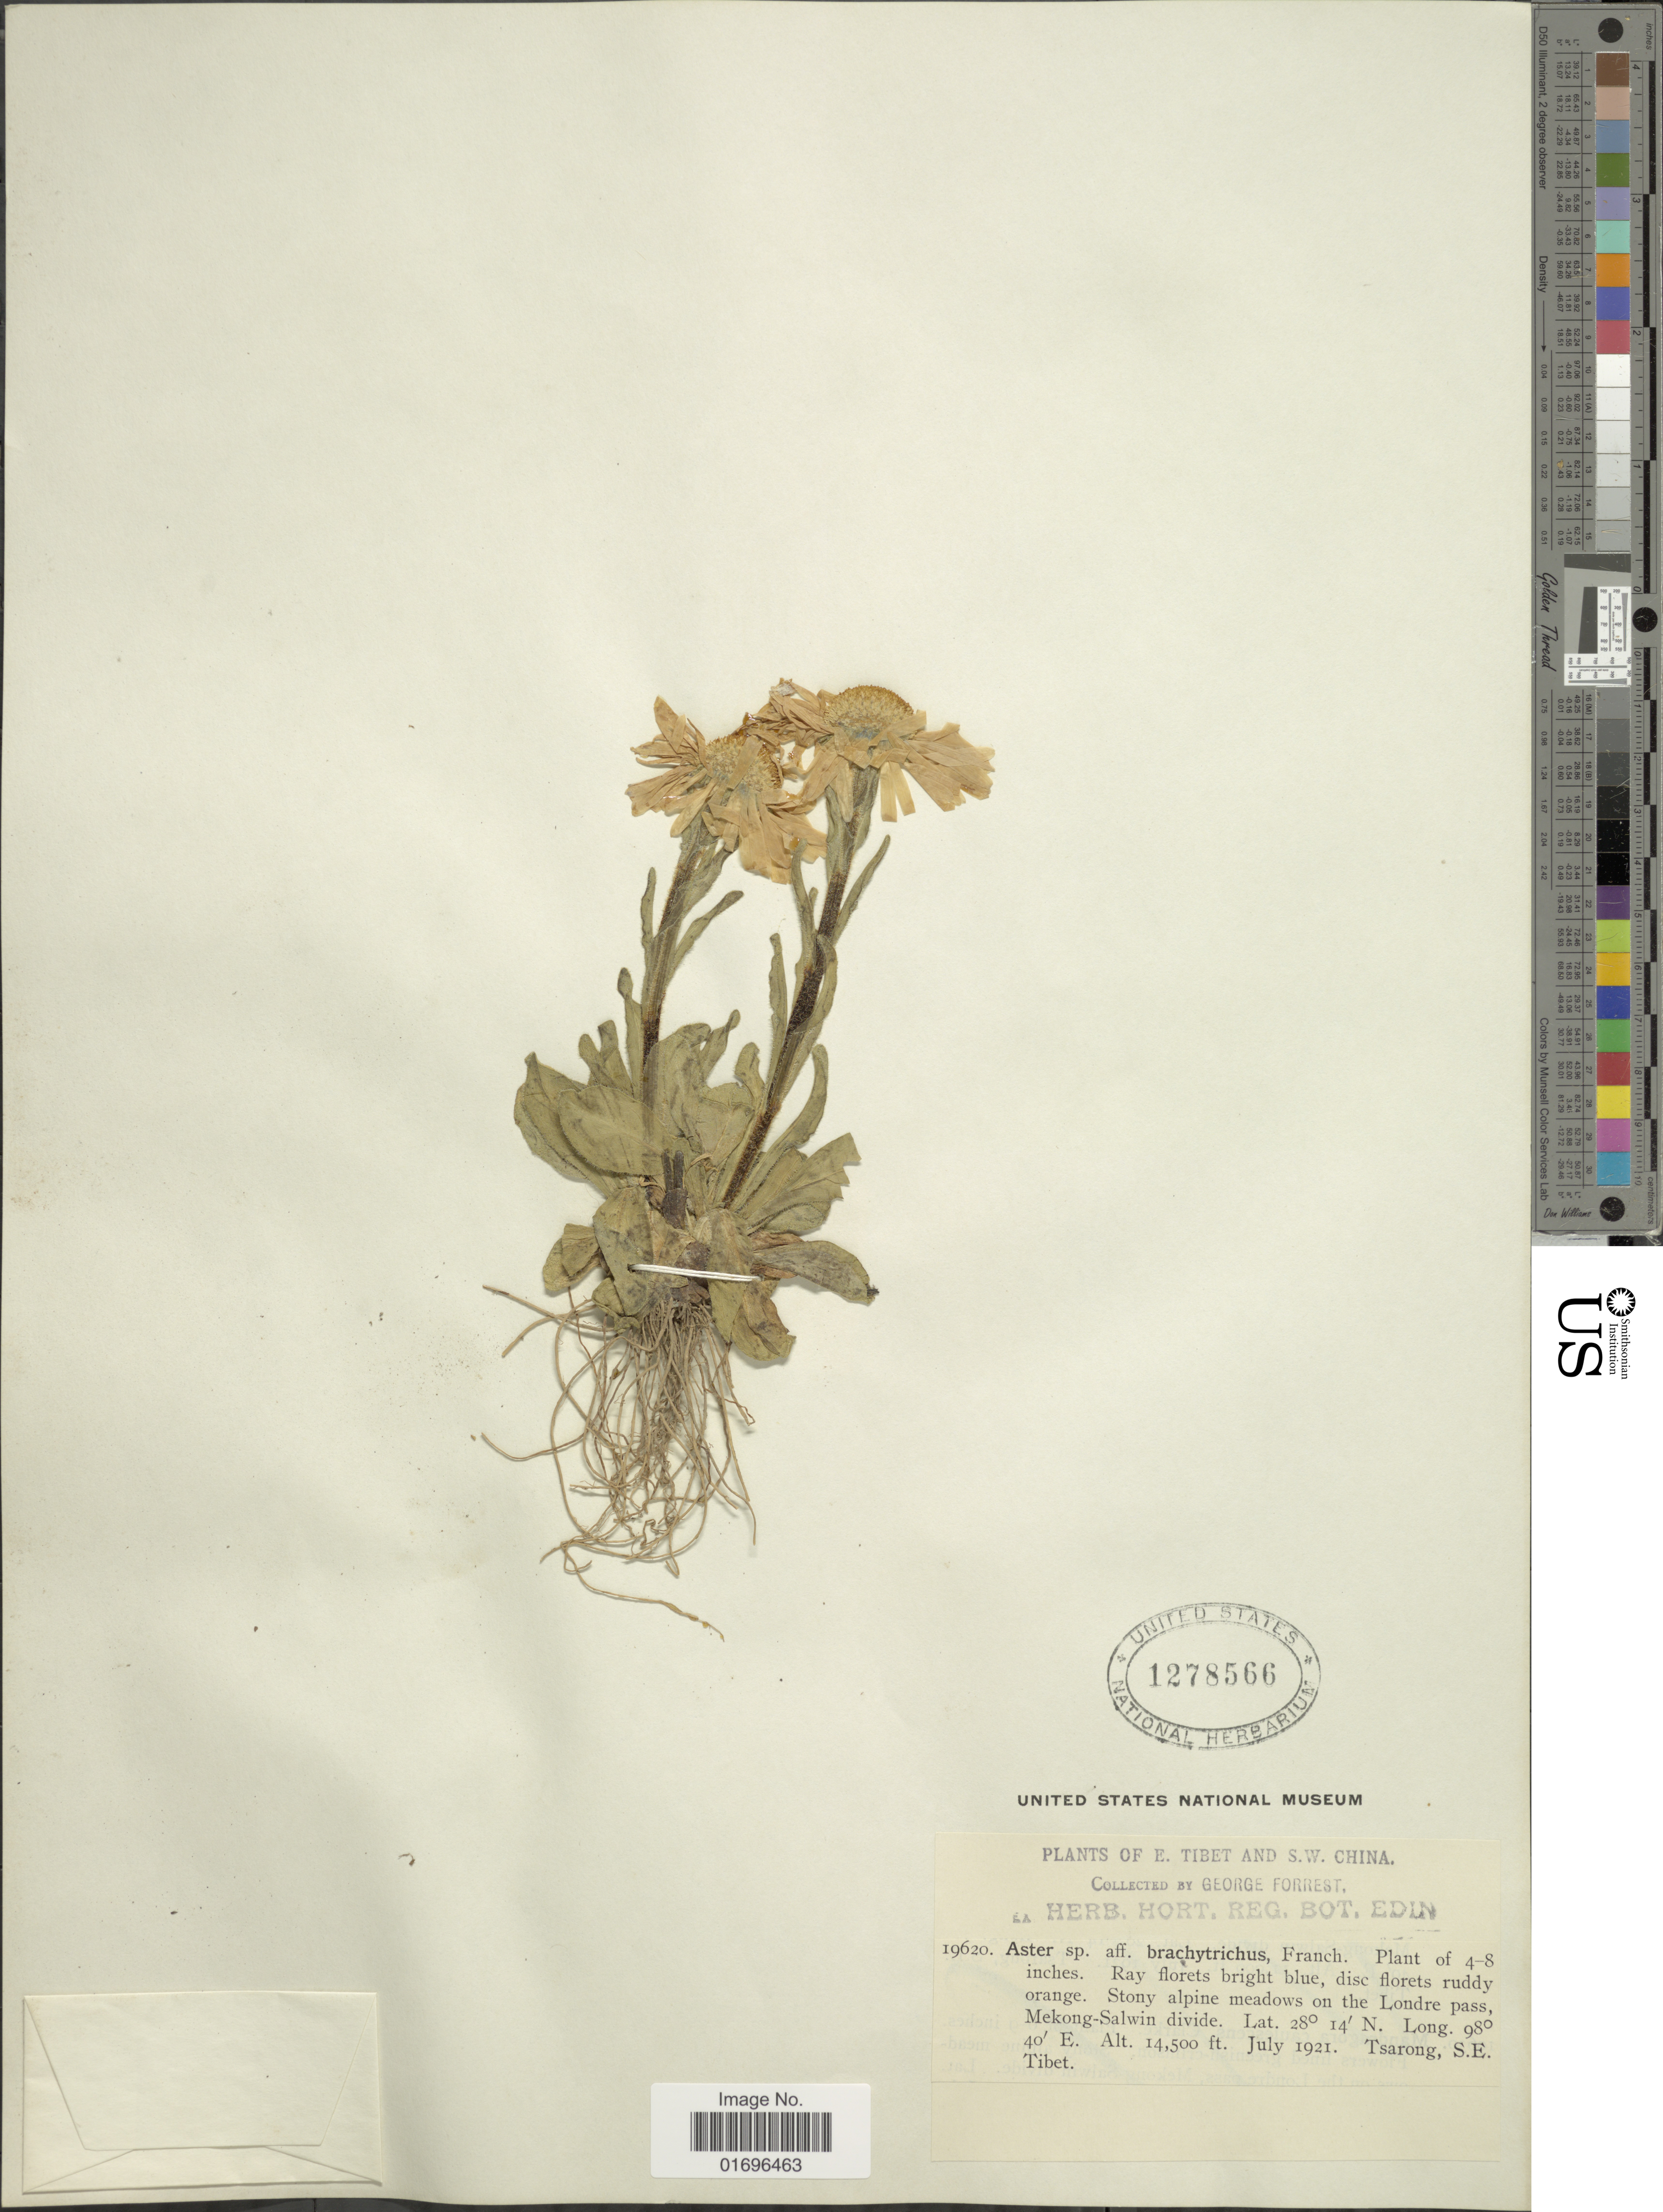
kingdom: Plantae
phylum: Tracheophyta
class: Magnoliopsida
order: Asterales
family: Asteraceae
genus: Aster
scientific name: Aster brachytrichus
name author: Franch.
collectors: G. Forrest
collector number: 19620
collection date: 1921-07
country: China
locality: E. Tibet and S.W. China. Stony alpine meadows on the Londre pass, Mekong-Salwin divide. Tsarong, S.E. Tibet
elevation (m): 4420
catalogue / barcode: US 1278566